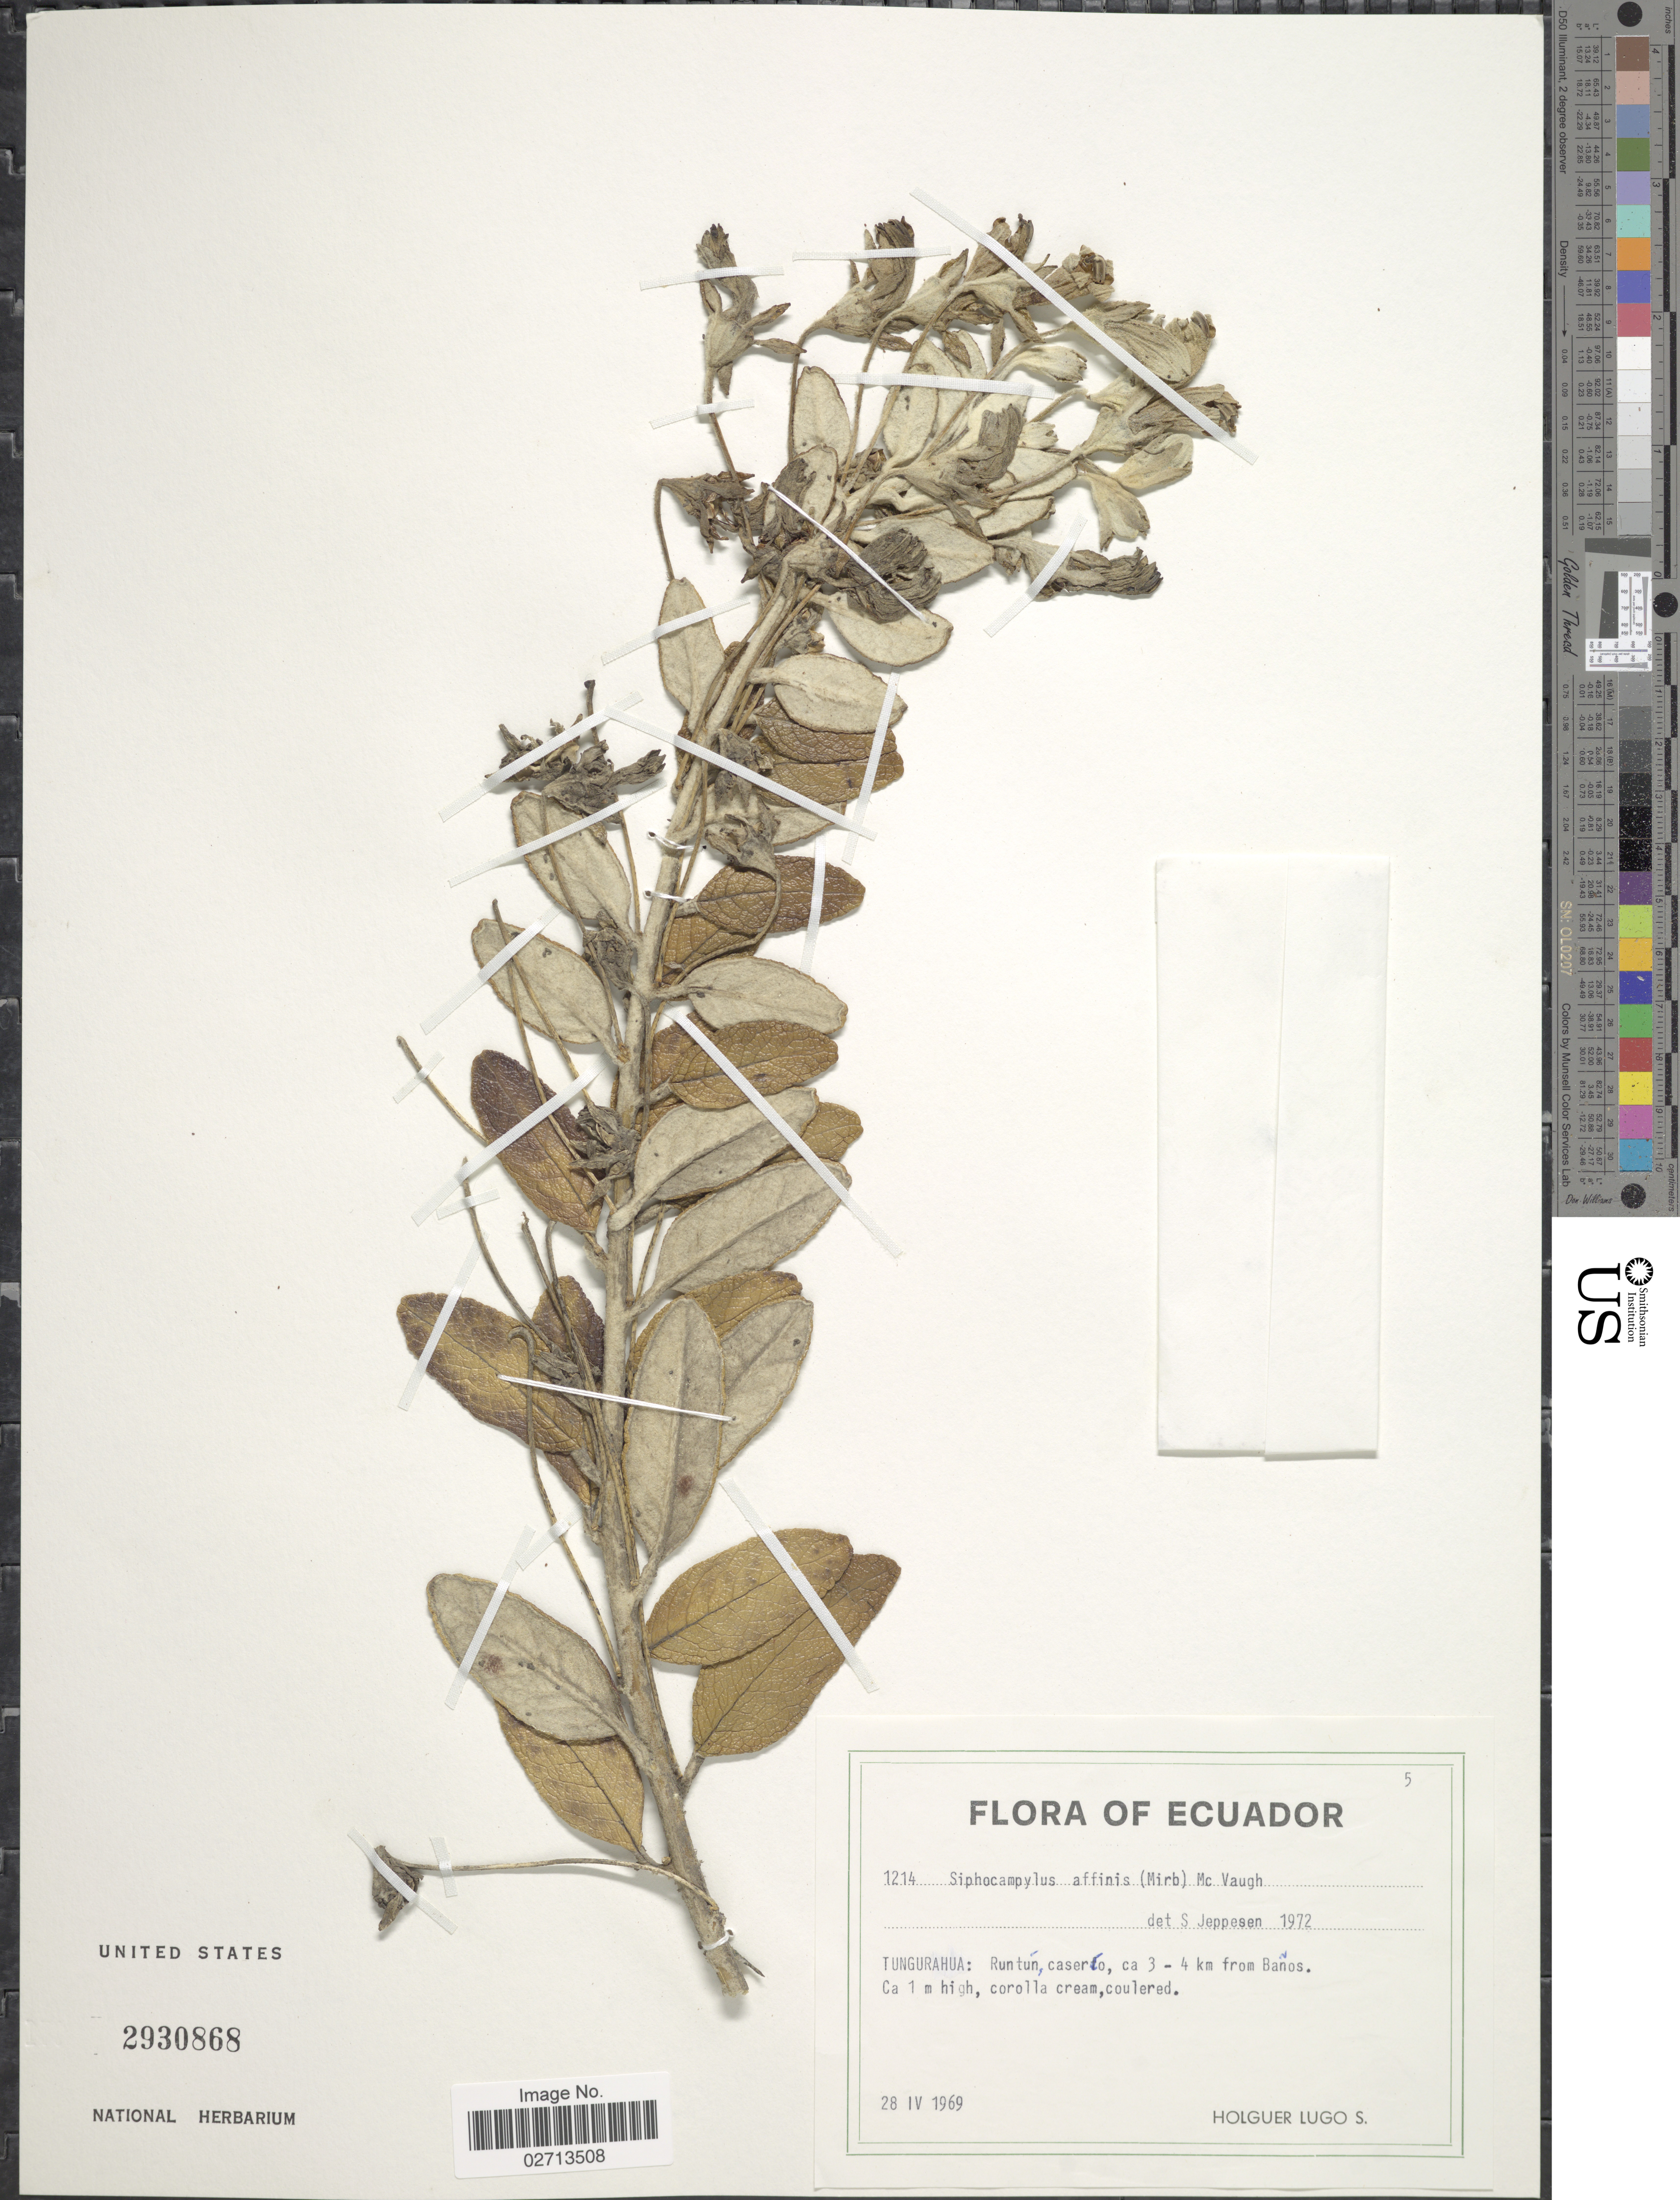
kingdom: Plantae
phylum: Tracheophyta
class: Magnoliopsida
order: Asterales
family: Campanulaceae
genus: Siphocampylus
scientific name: Siphocampylus affinis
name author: (Mirb.) McVaugh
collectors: H. Lugo S.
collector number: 1214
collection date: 1969-04-28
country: Ecuador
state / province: Tungurahua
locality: Runtun, caserio, ca. 3 - 4 km from Banos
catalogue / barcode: US 2930868